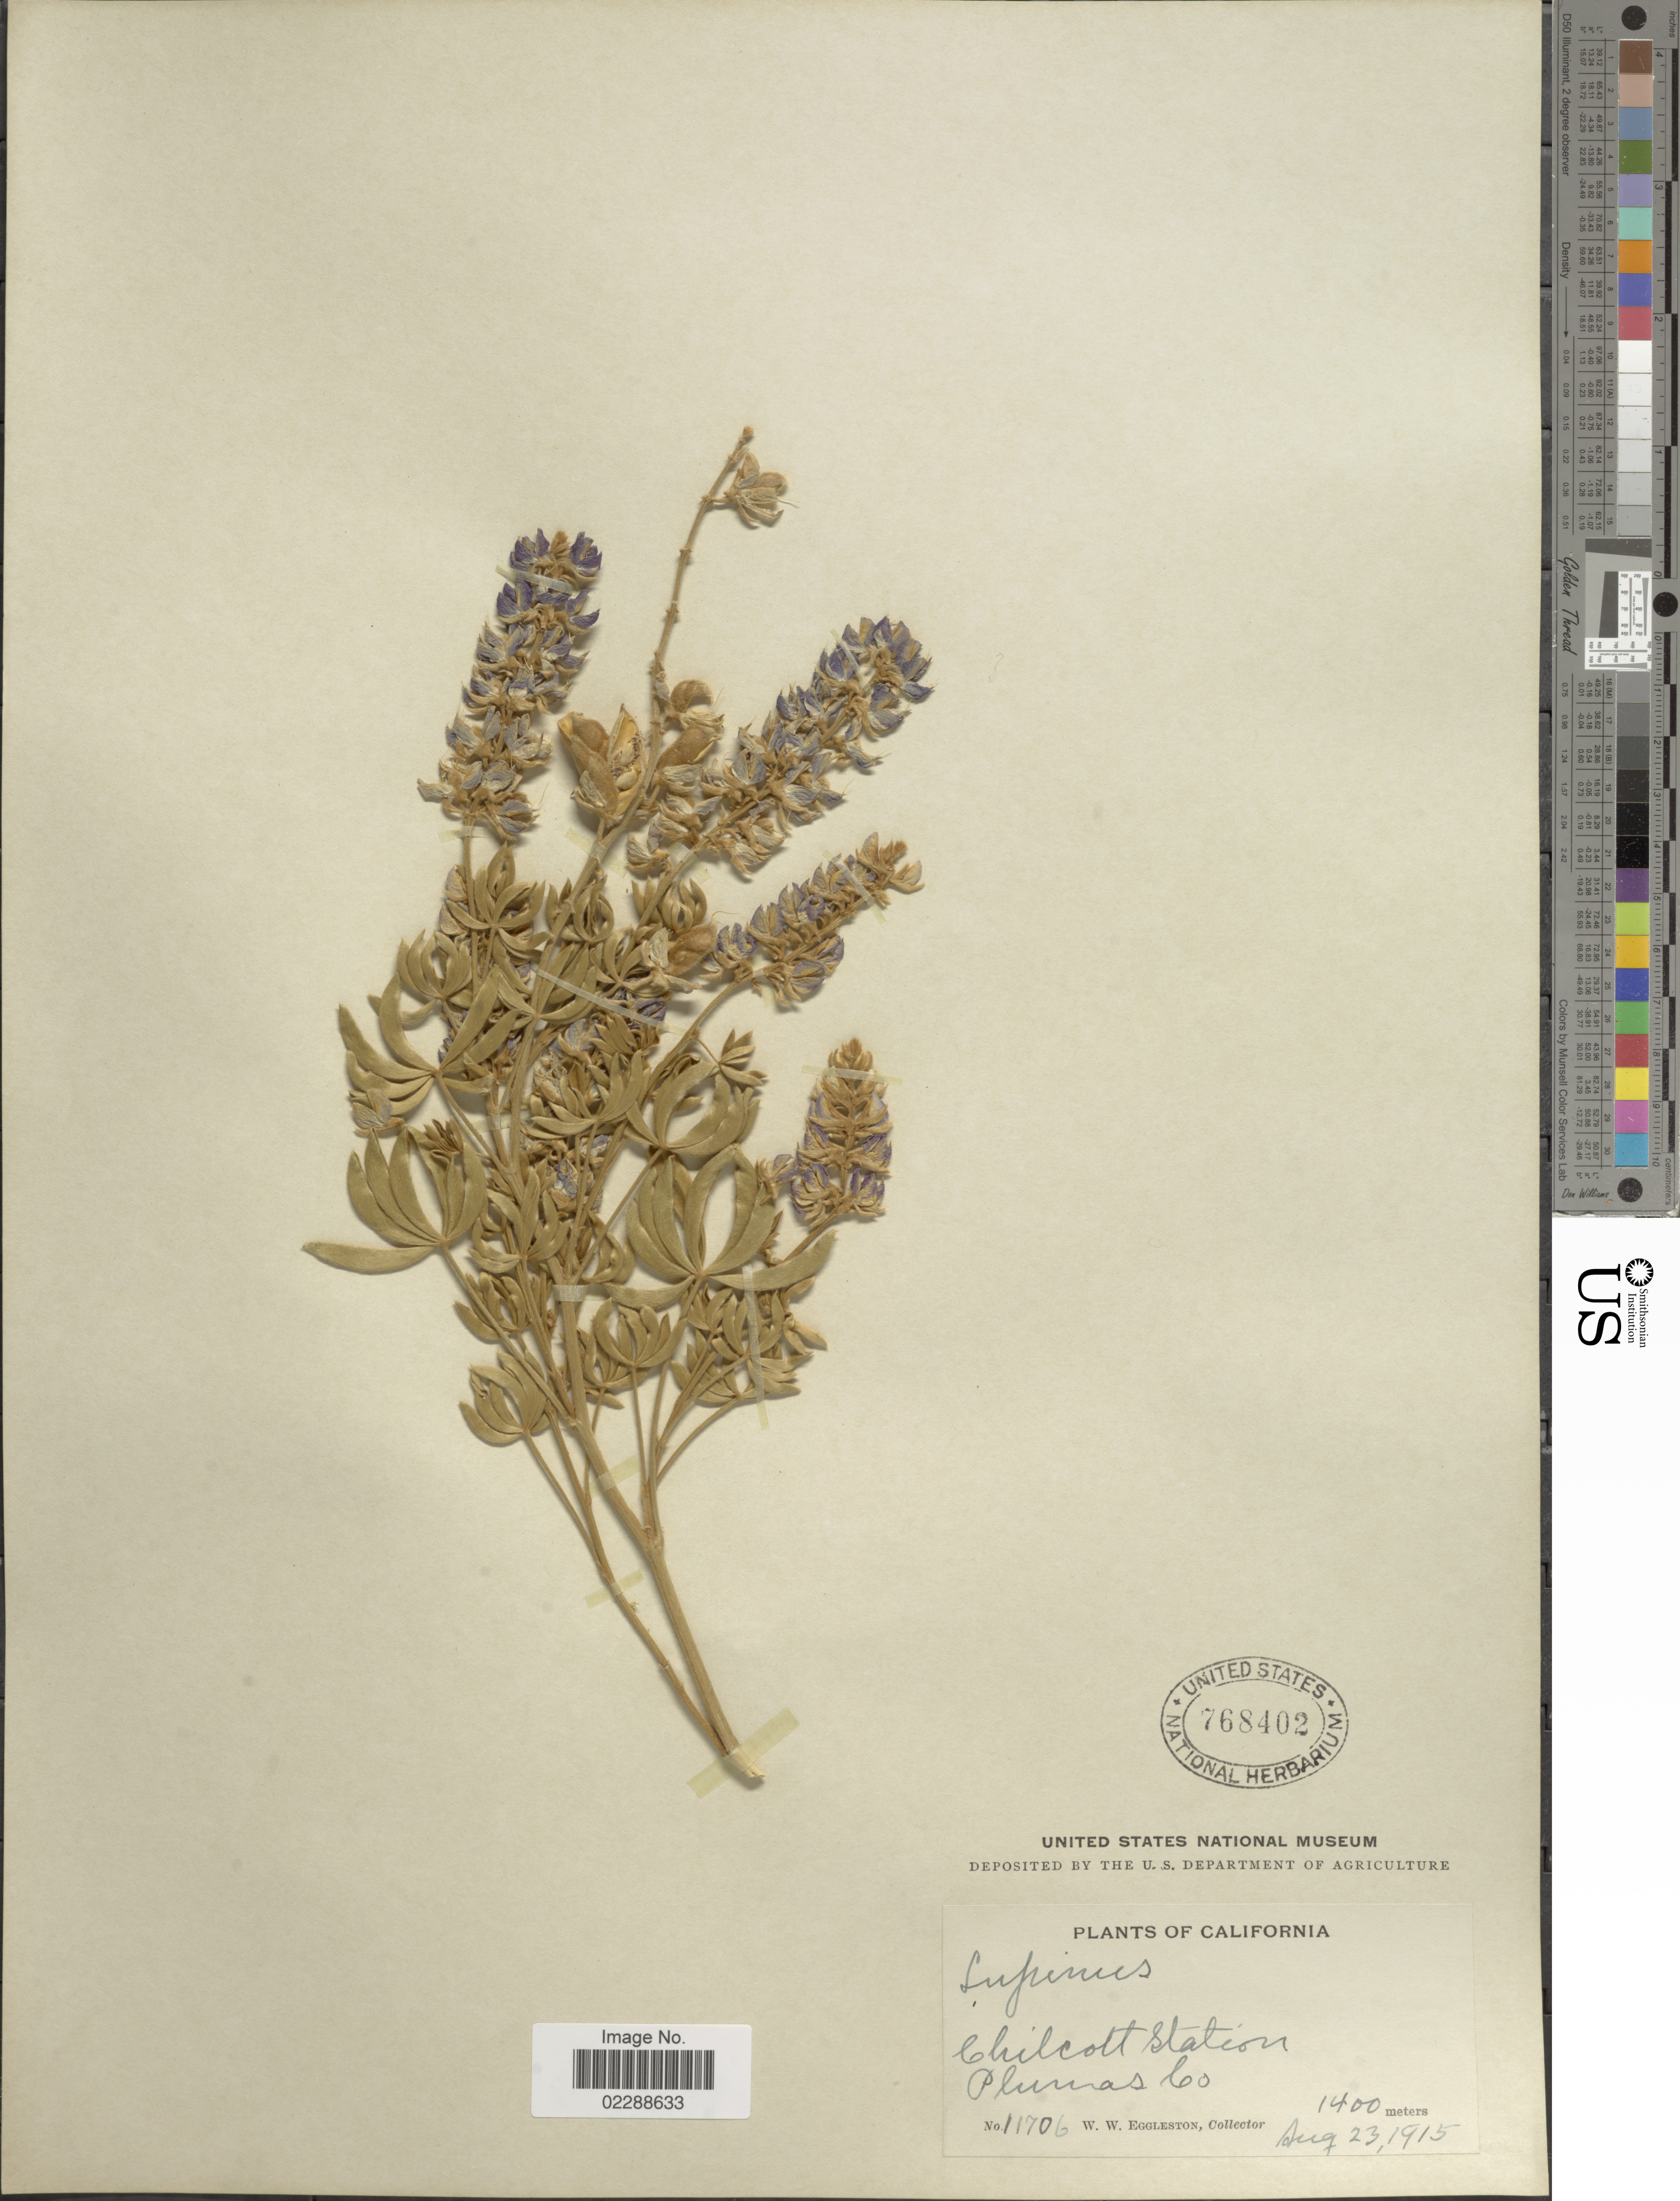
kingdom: Plantae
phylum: Tracheophyta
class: Magnoliopsida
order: Fabales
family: Fabaceae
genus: Lupinus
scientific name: Lupinus sp.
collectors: W. W. Eggleston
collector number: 11706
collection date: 1915-08-23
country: United States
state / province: California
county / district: Plumas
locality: Chilcott Station, Plumas Co.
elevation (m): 1400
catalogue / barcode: US 768402